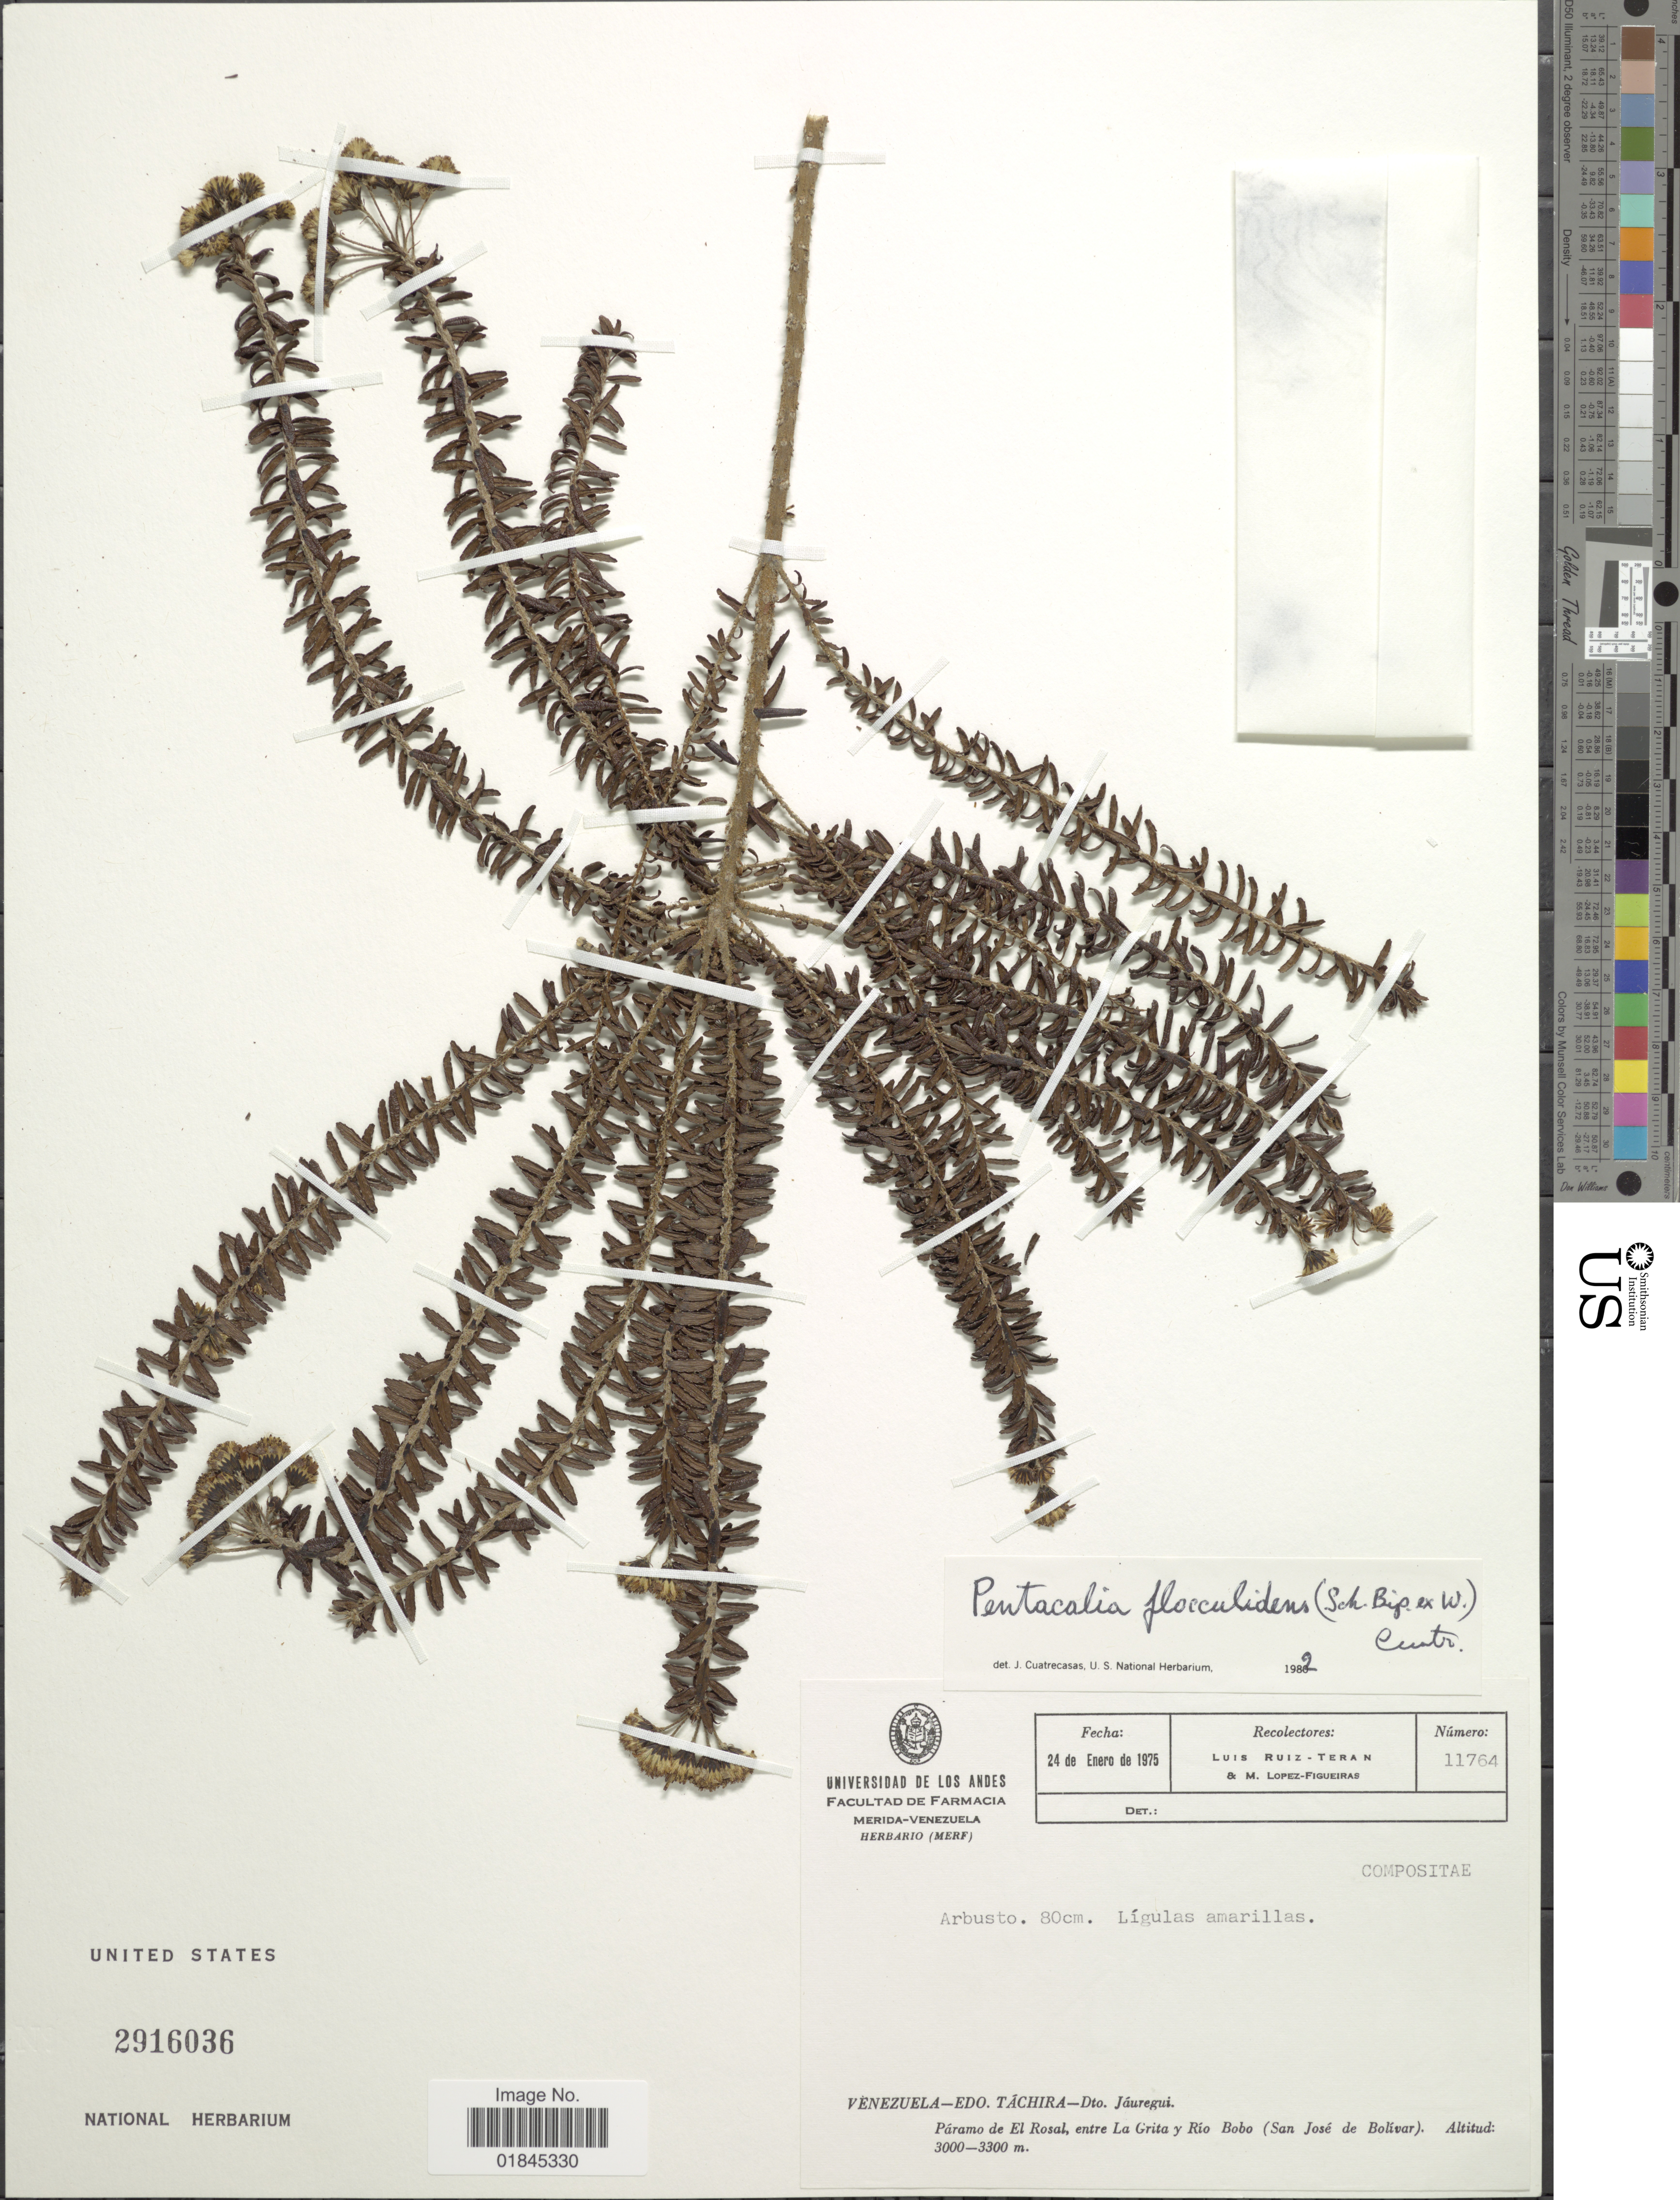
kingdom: Plantae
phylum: Tracheophyta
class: Magnoliopsida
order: Asterales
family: Asteraceae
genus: Pentacalia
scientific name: Pentacalia flocculidens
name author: (Sch. Bip. ex Wedd.) Cuatrec.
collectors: L. E. Ruíz-Terán & M. López Figueiras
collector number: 11764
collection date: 1975-01-24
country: Venezuela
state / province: Tachira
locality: Venezuela - Edo. Táchira - Dto. Jáuregui. Páramo de El Rosal, entre La Grita y Río Bobo (San José de Bolivar)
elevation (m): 3000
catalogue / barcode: US 2916036